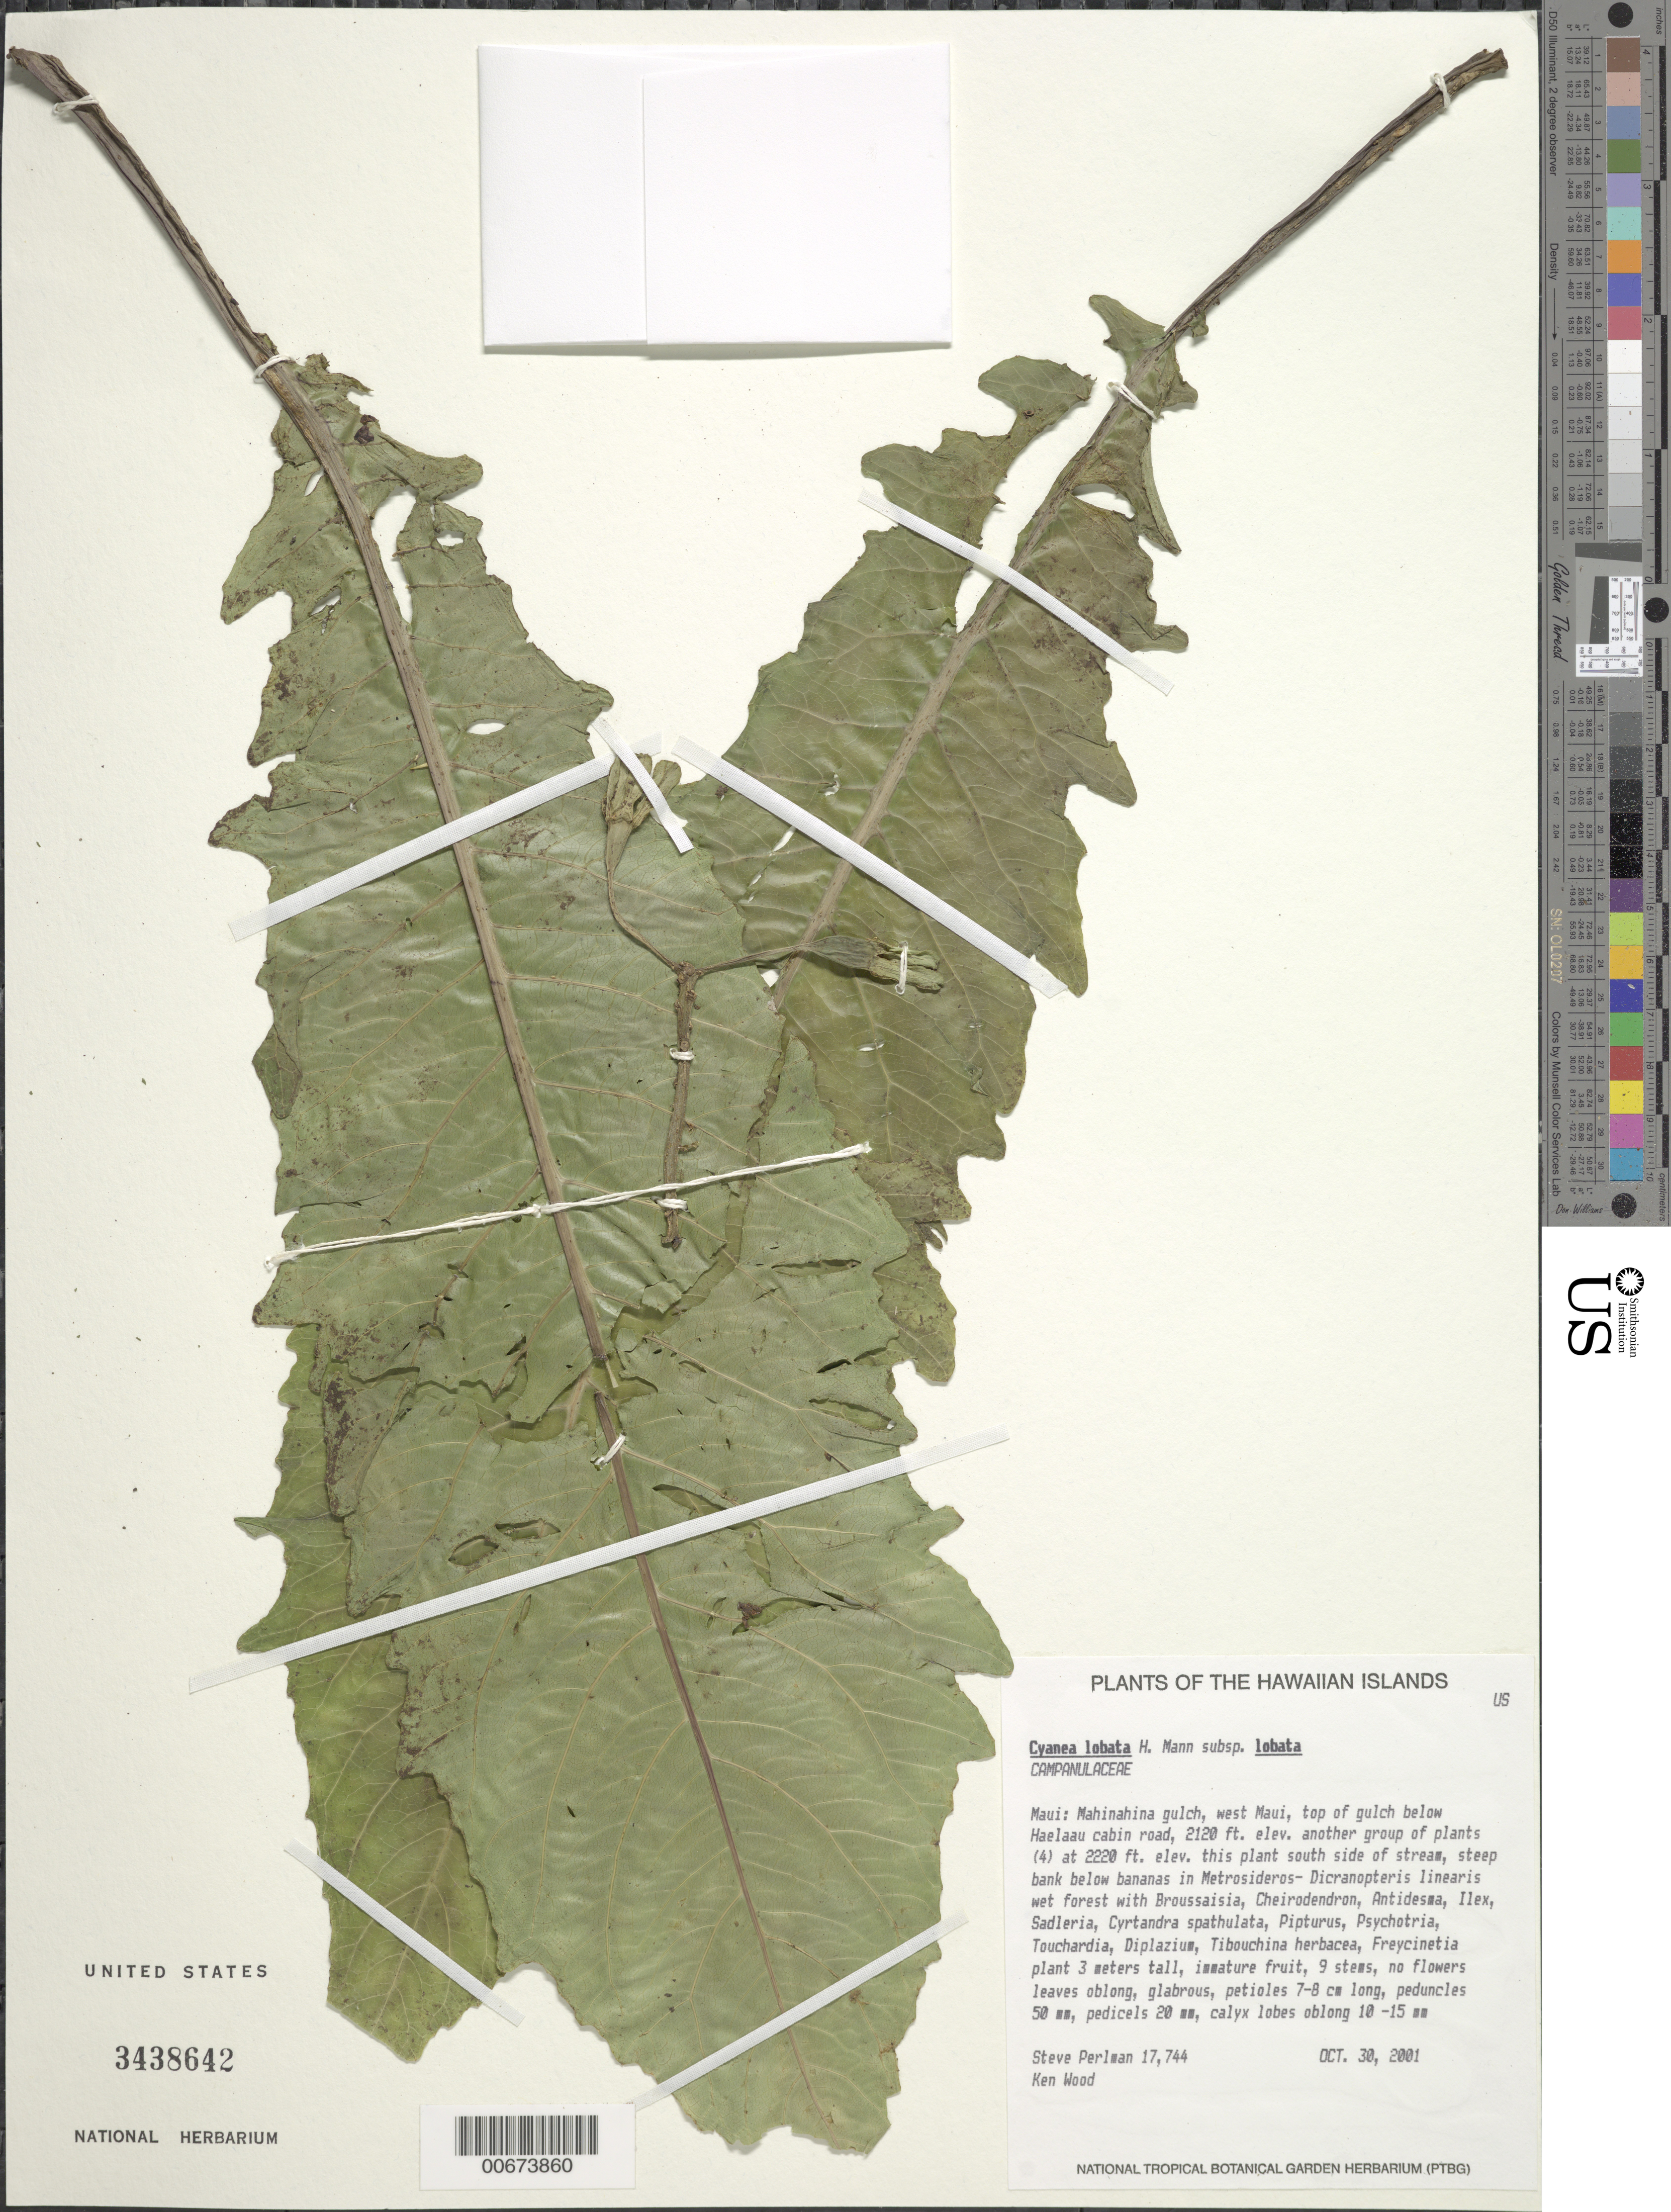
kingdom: Plantae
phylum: Tracheophyta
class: Magnoliopsida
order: Asterales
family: Campanulaceae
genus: Cyanea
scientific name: Cyanea lobata subsp. lobata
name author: H. Mann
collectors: S. P. Perlman & K. Wood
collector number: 17744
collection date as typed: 30 Oct 2001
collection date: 2001-10-30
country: United States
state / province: Hawaii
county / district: Maui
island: Maui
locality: Mahinahina gulch, west Maui, top of gulch below Haelaau cabin road,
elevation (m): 646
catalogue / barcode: US 3438642